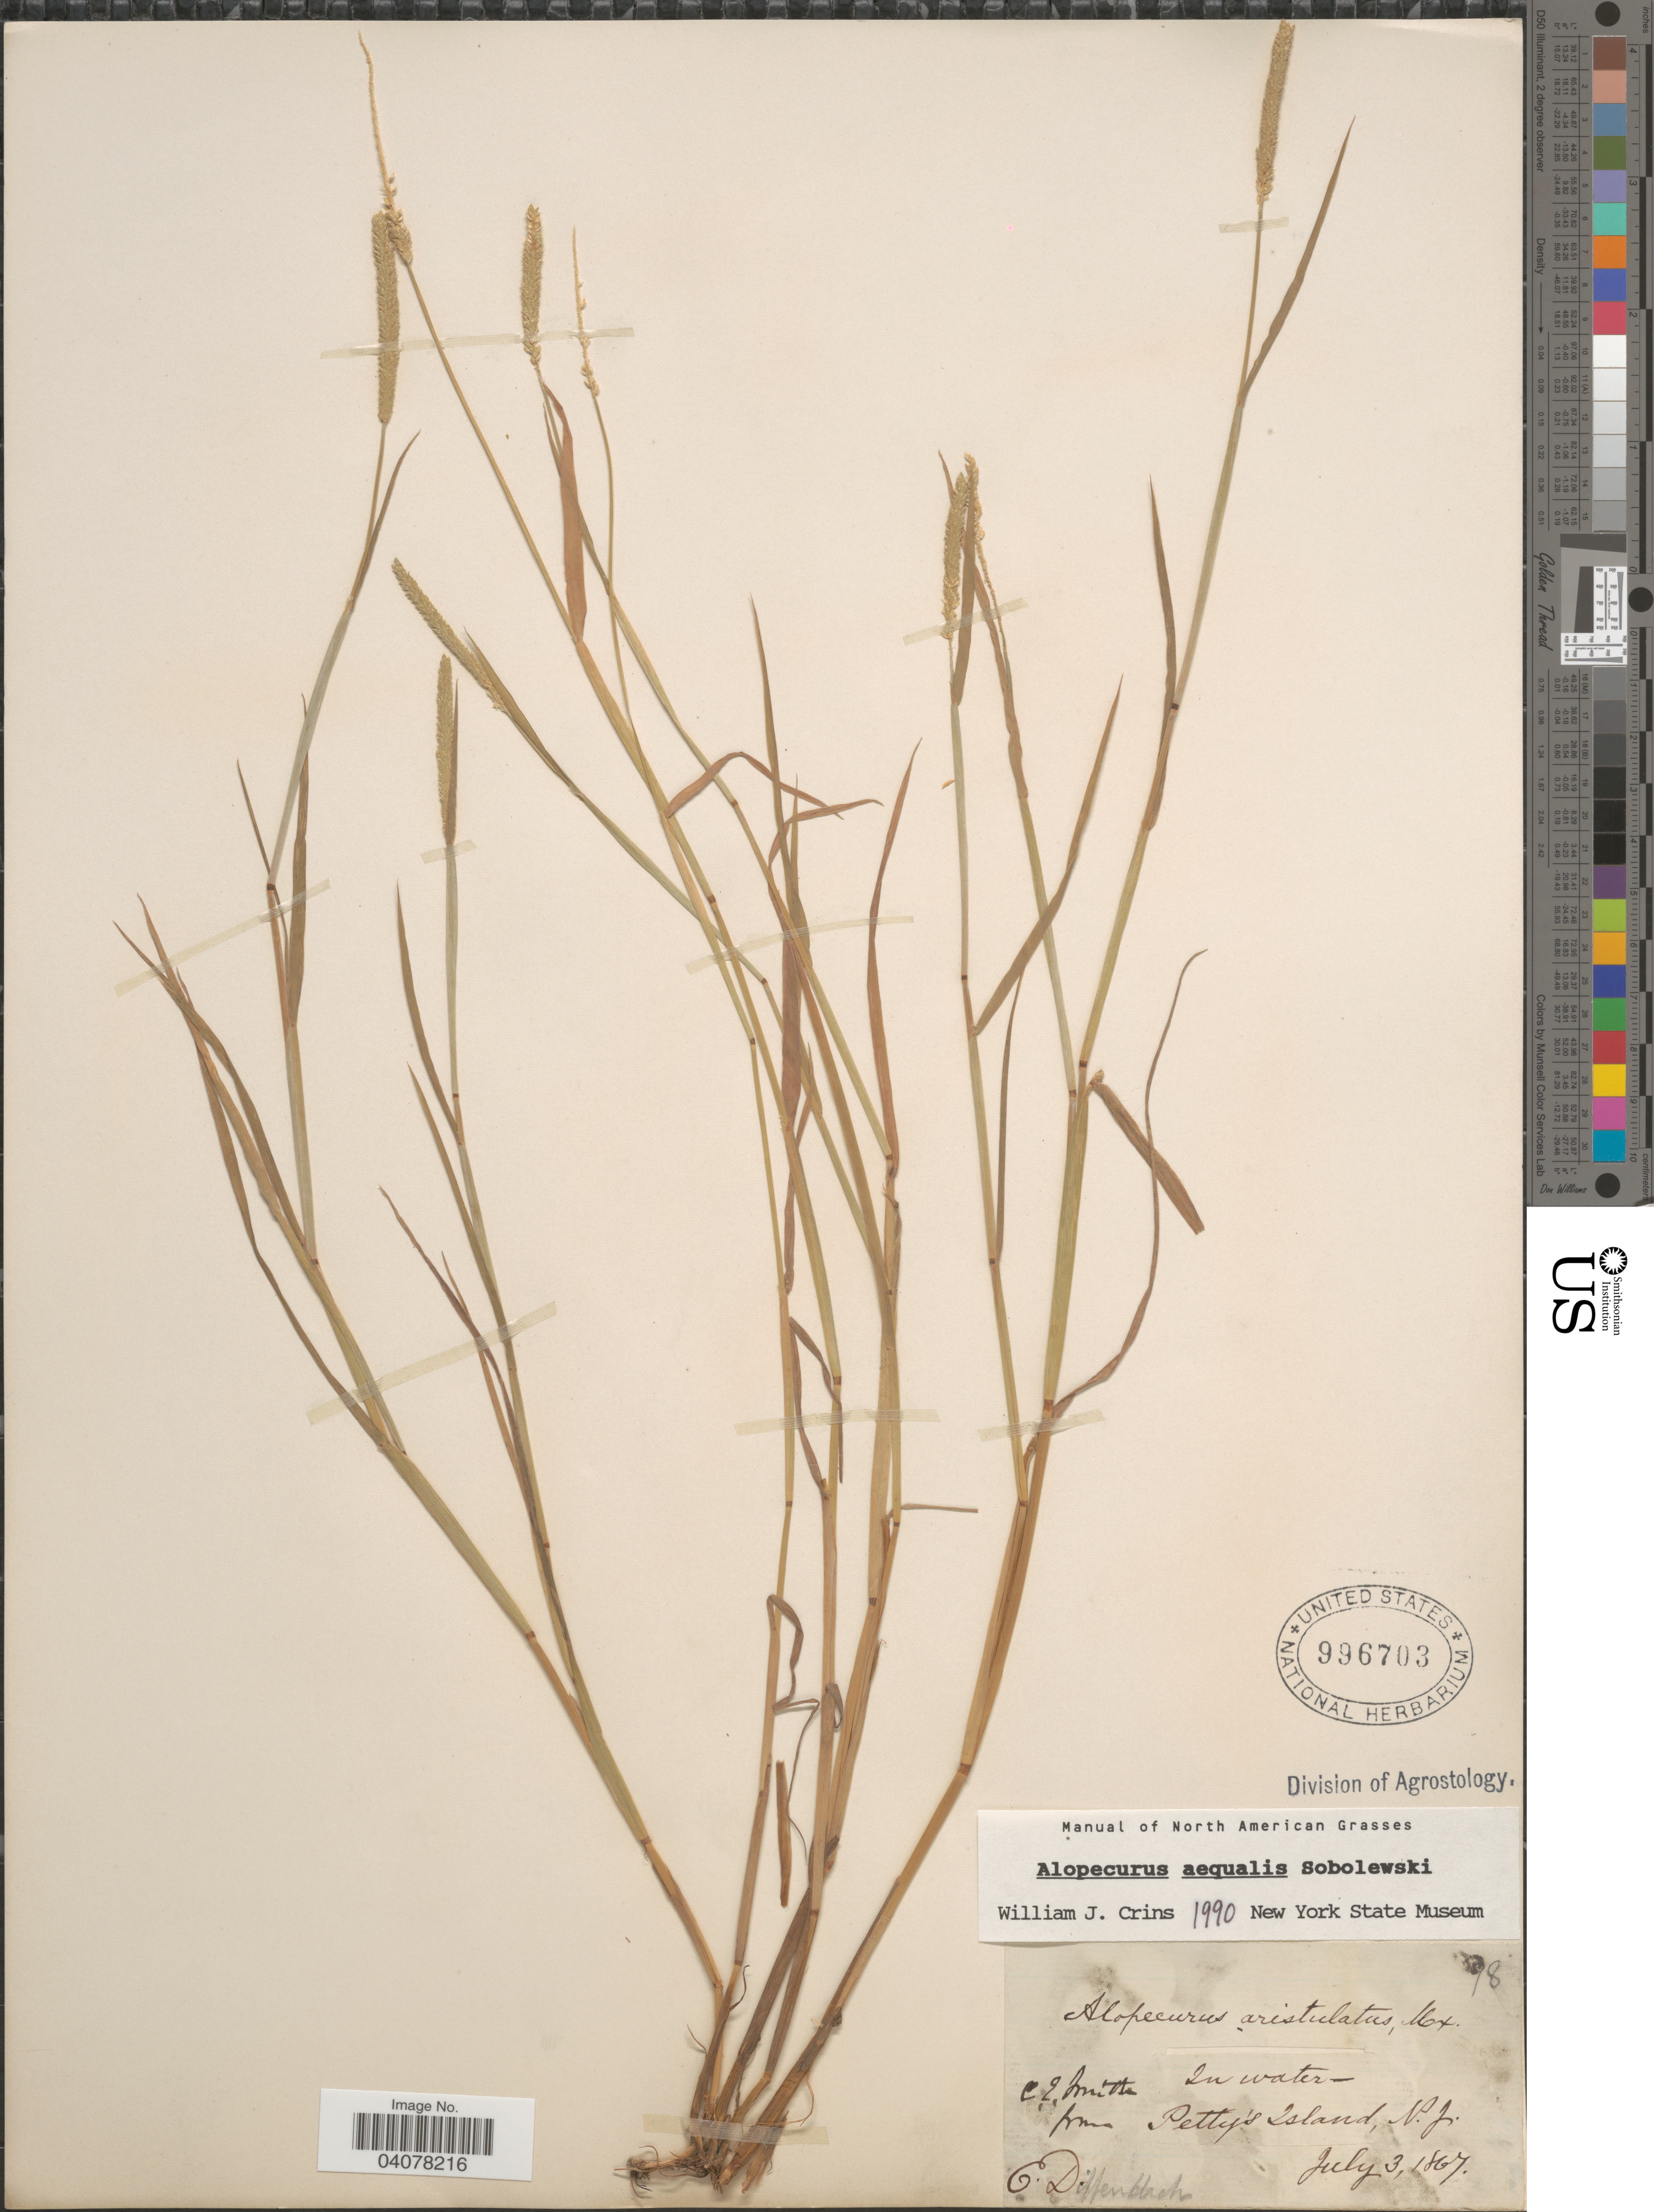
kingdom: Plantae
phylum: Tracheophyta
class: Liliopsida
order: Poales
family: Poaceae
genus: Alopecurus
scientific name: Alopecurus aequalis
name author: Sobol.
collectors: C. E. Smith Jr.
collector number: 98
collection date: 1867-07-03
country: United States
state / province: New Jersey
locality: In water from Petty's Island.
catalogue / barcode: US 996703